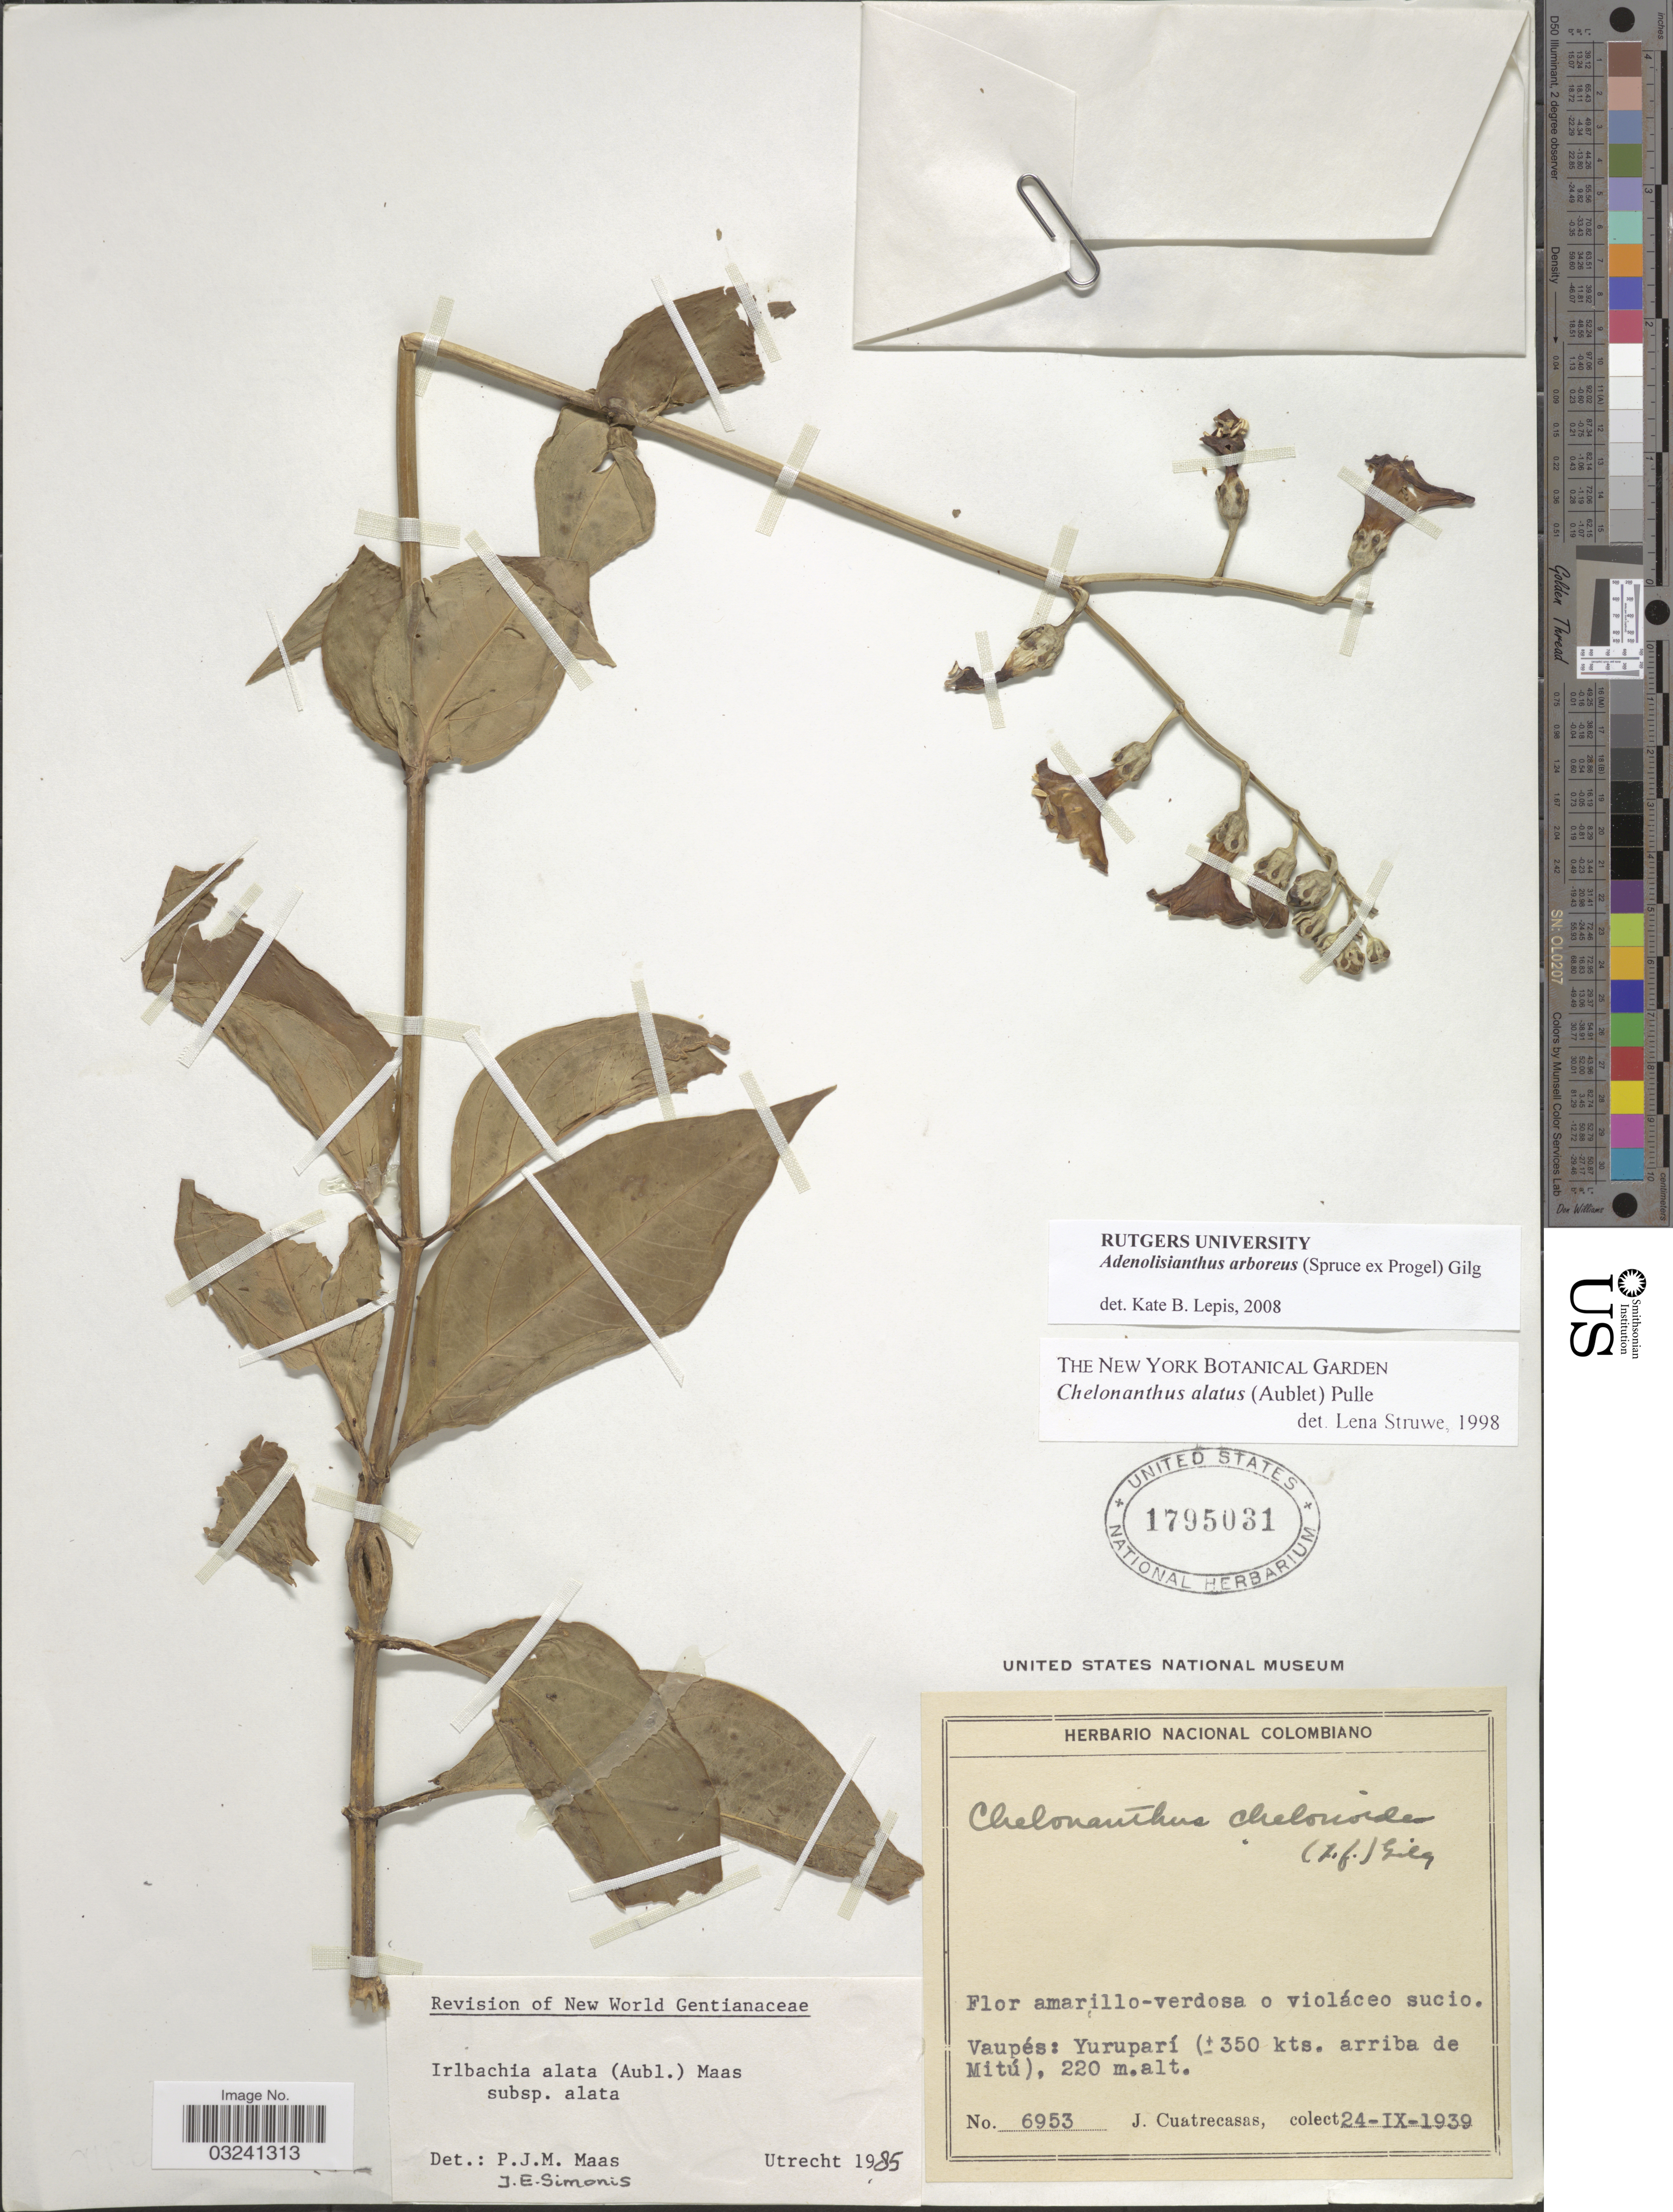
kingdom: Plantae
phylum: Tracheophyta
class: Magnoliopsida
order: Gentianales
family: Gentianaceae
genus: Adenolisianthus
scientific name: Adenolisianthus arboreus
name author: (Spruce ex Progel) Gilg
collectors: J. Cuatrecasas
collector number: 6953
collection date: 1939-09-24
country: Colombia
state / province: Vaupés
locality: Yuruparí (± 350 kts. arriba de Mitú).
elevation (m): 220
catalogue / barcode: US 1795031